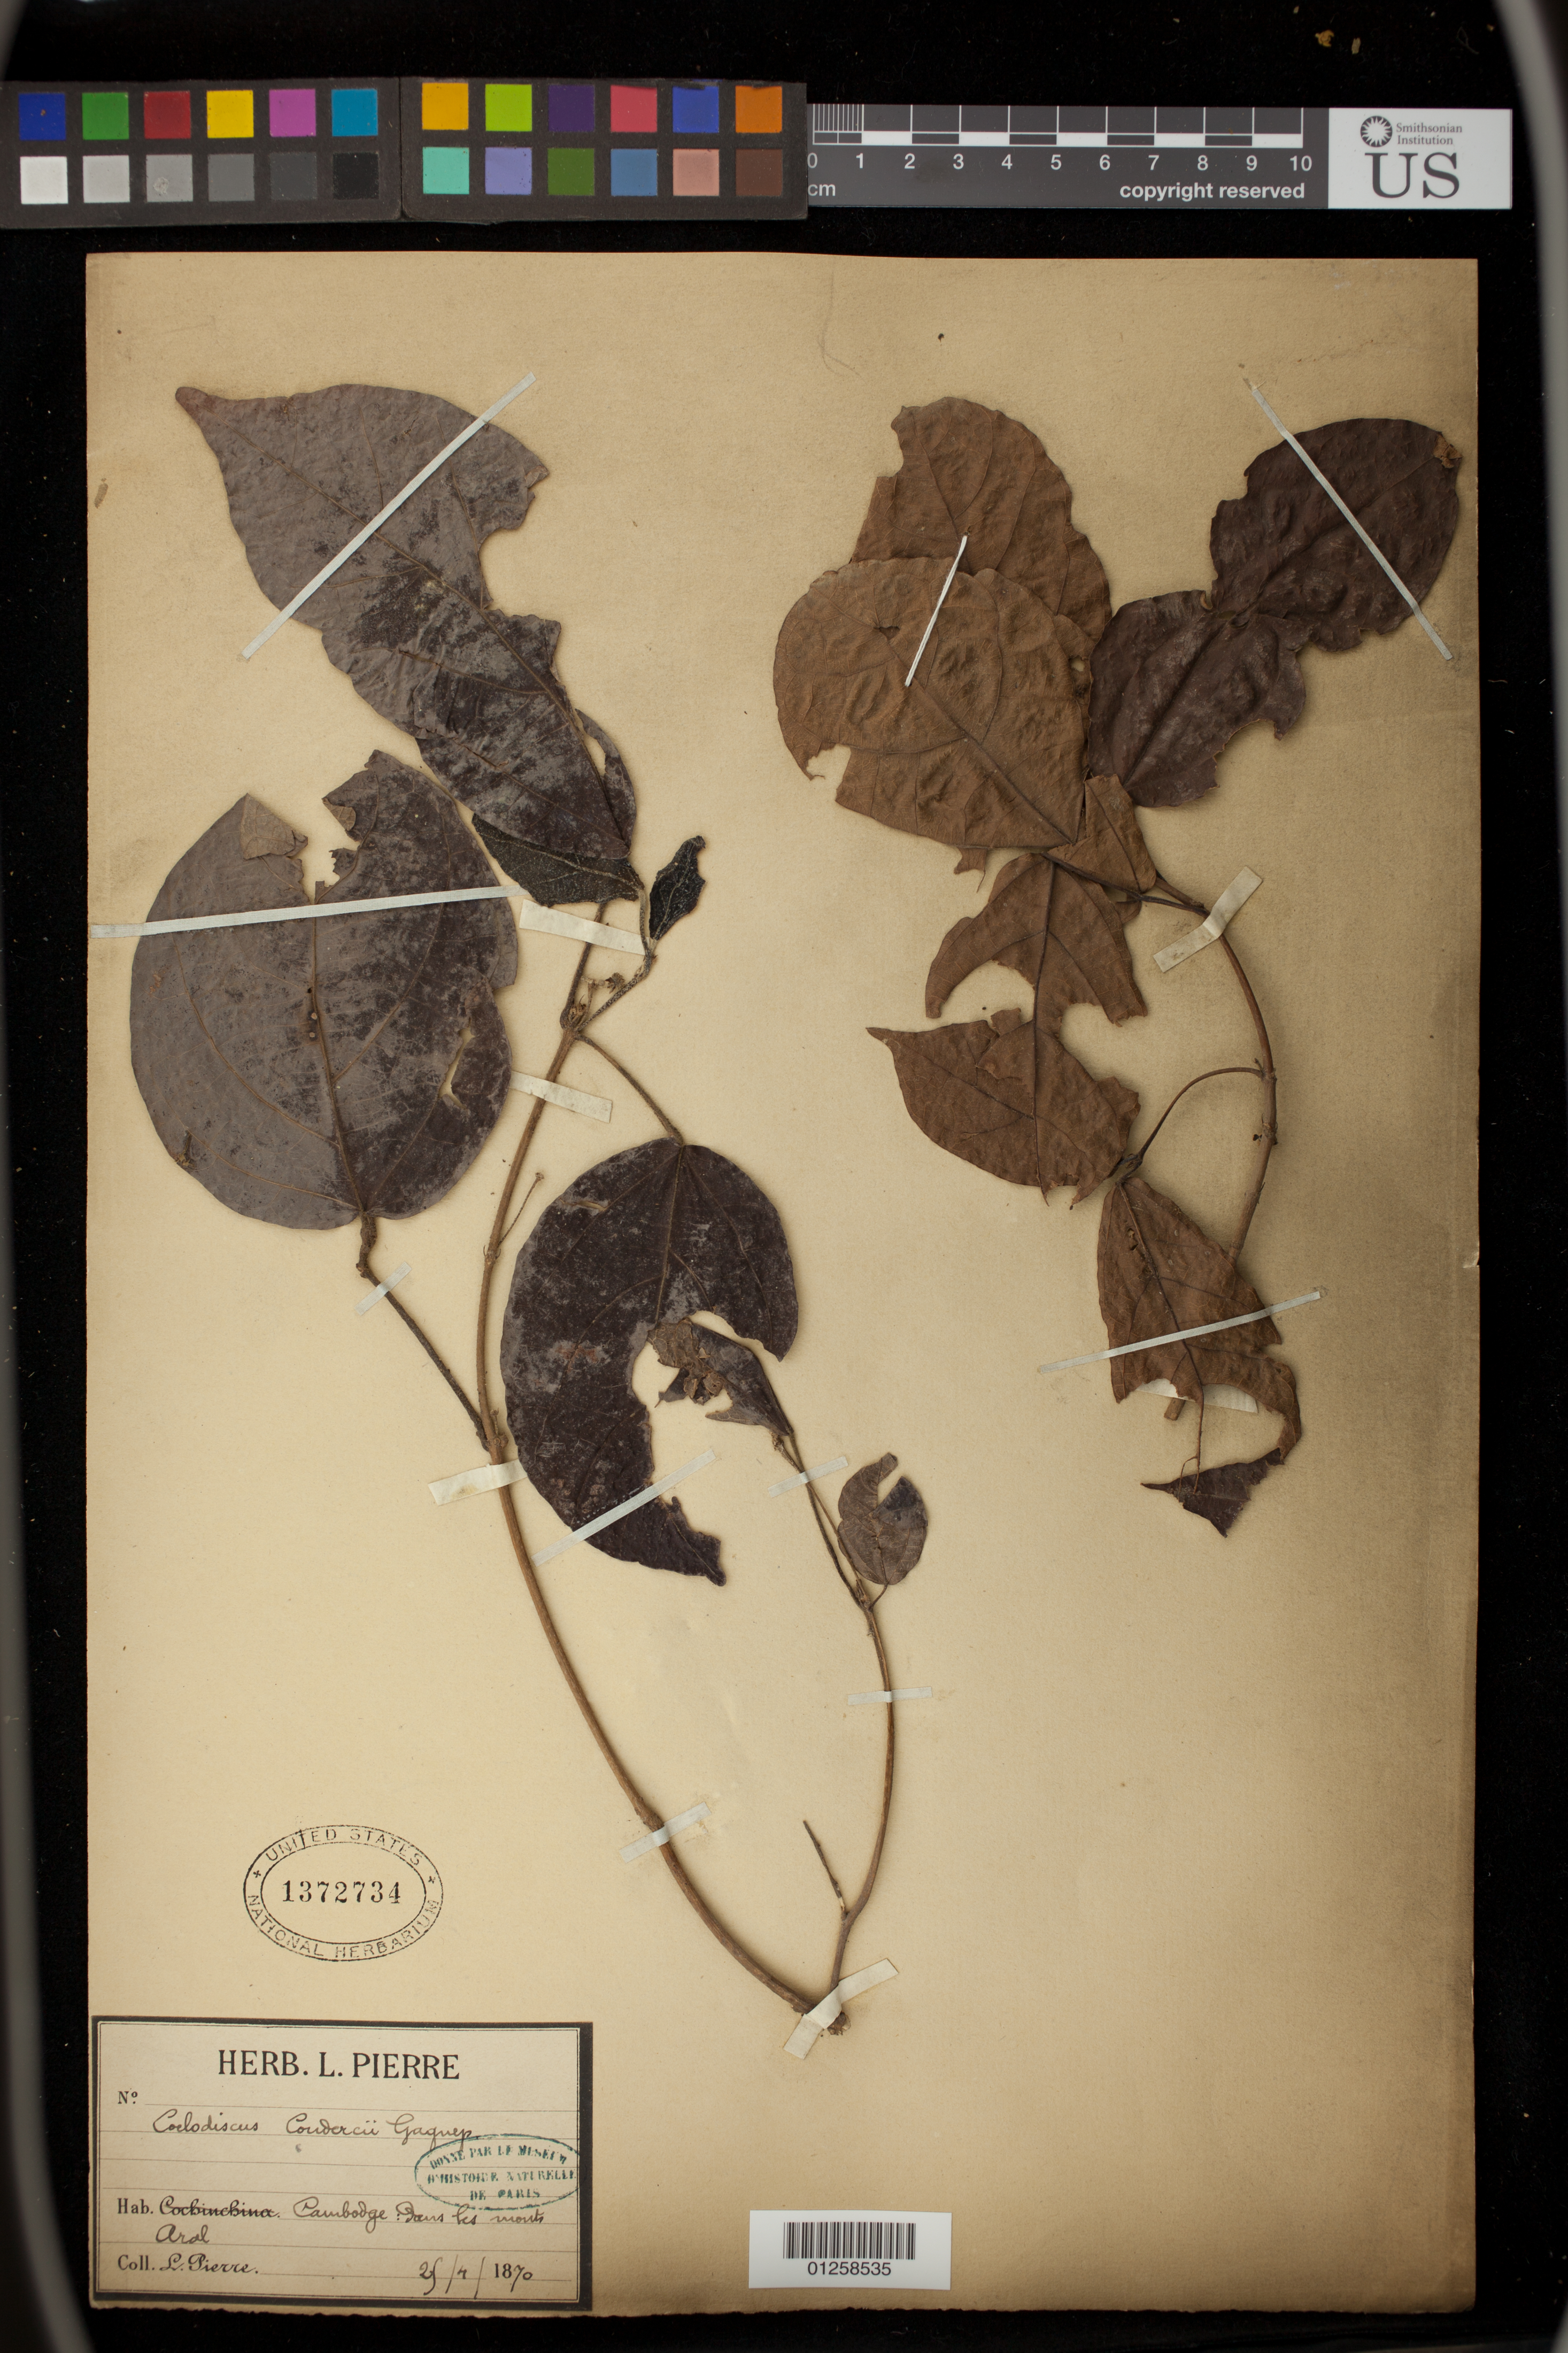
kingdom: Plantae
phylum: Tracheophyta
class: Magnoliopsida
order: Malpighiales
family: Phyllanthaceae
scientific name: Coelodiscus coudercii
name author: Gagnep.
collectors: L. Pierre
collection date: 1870-04-25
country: Cambodia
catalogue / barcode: US 1372734